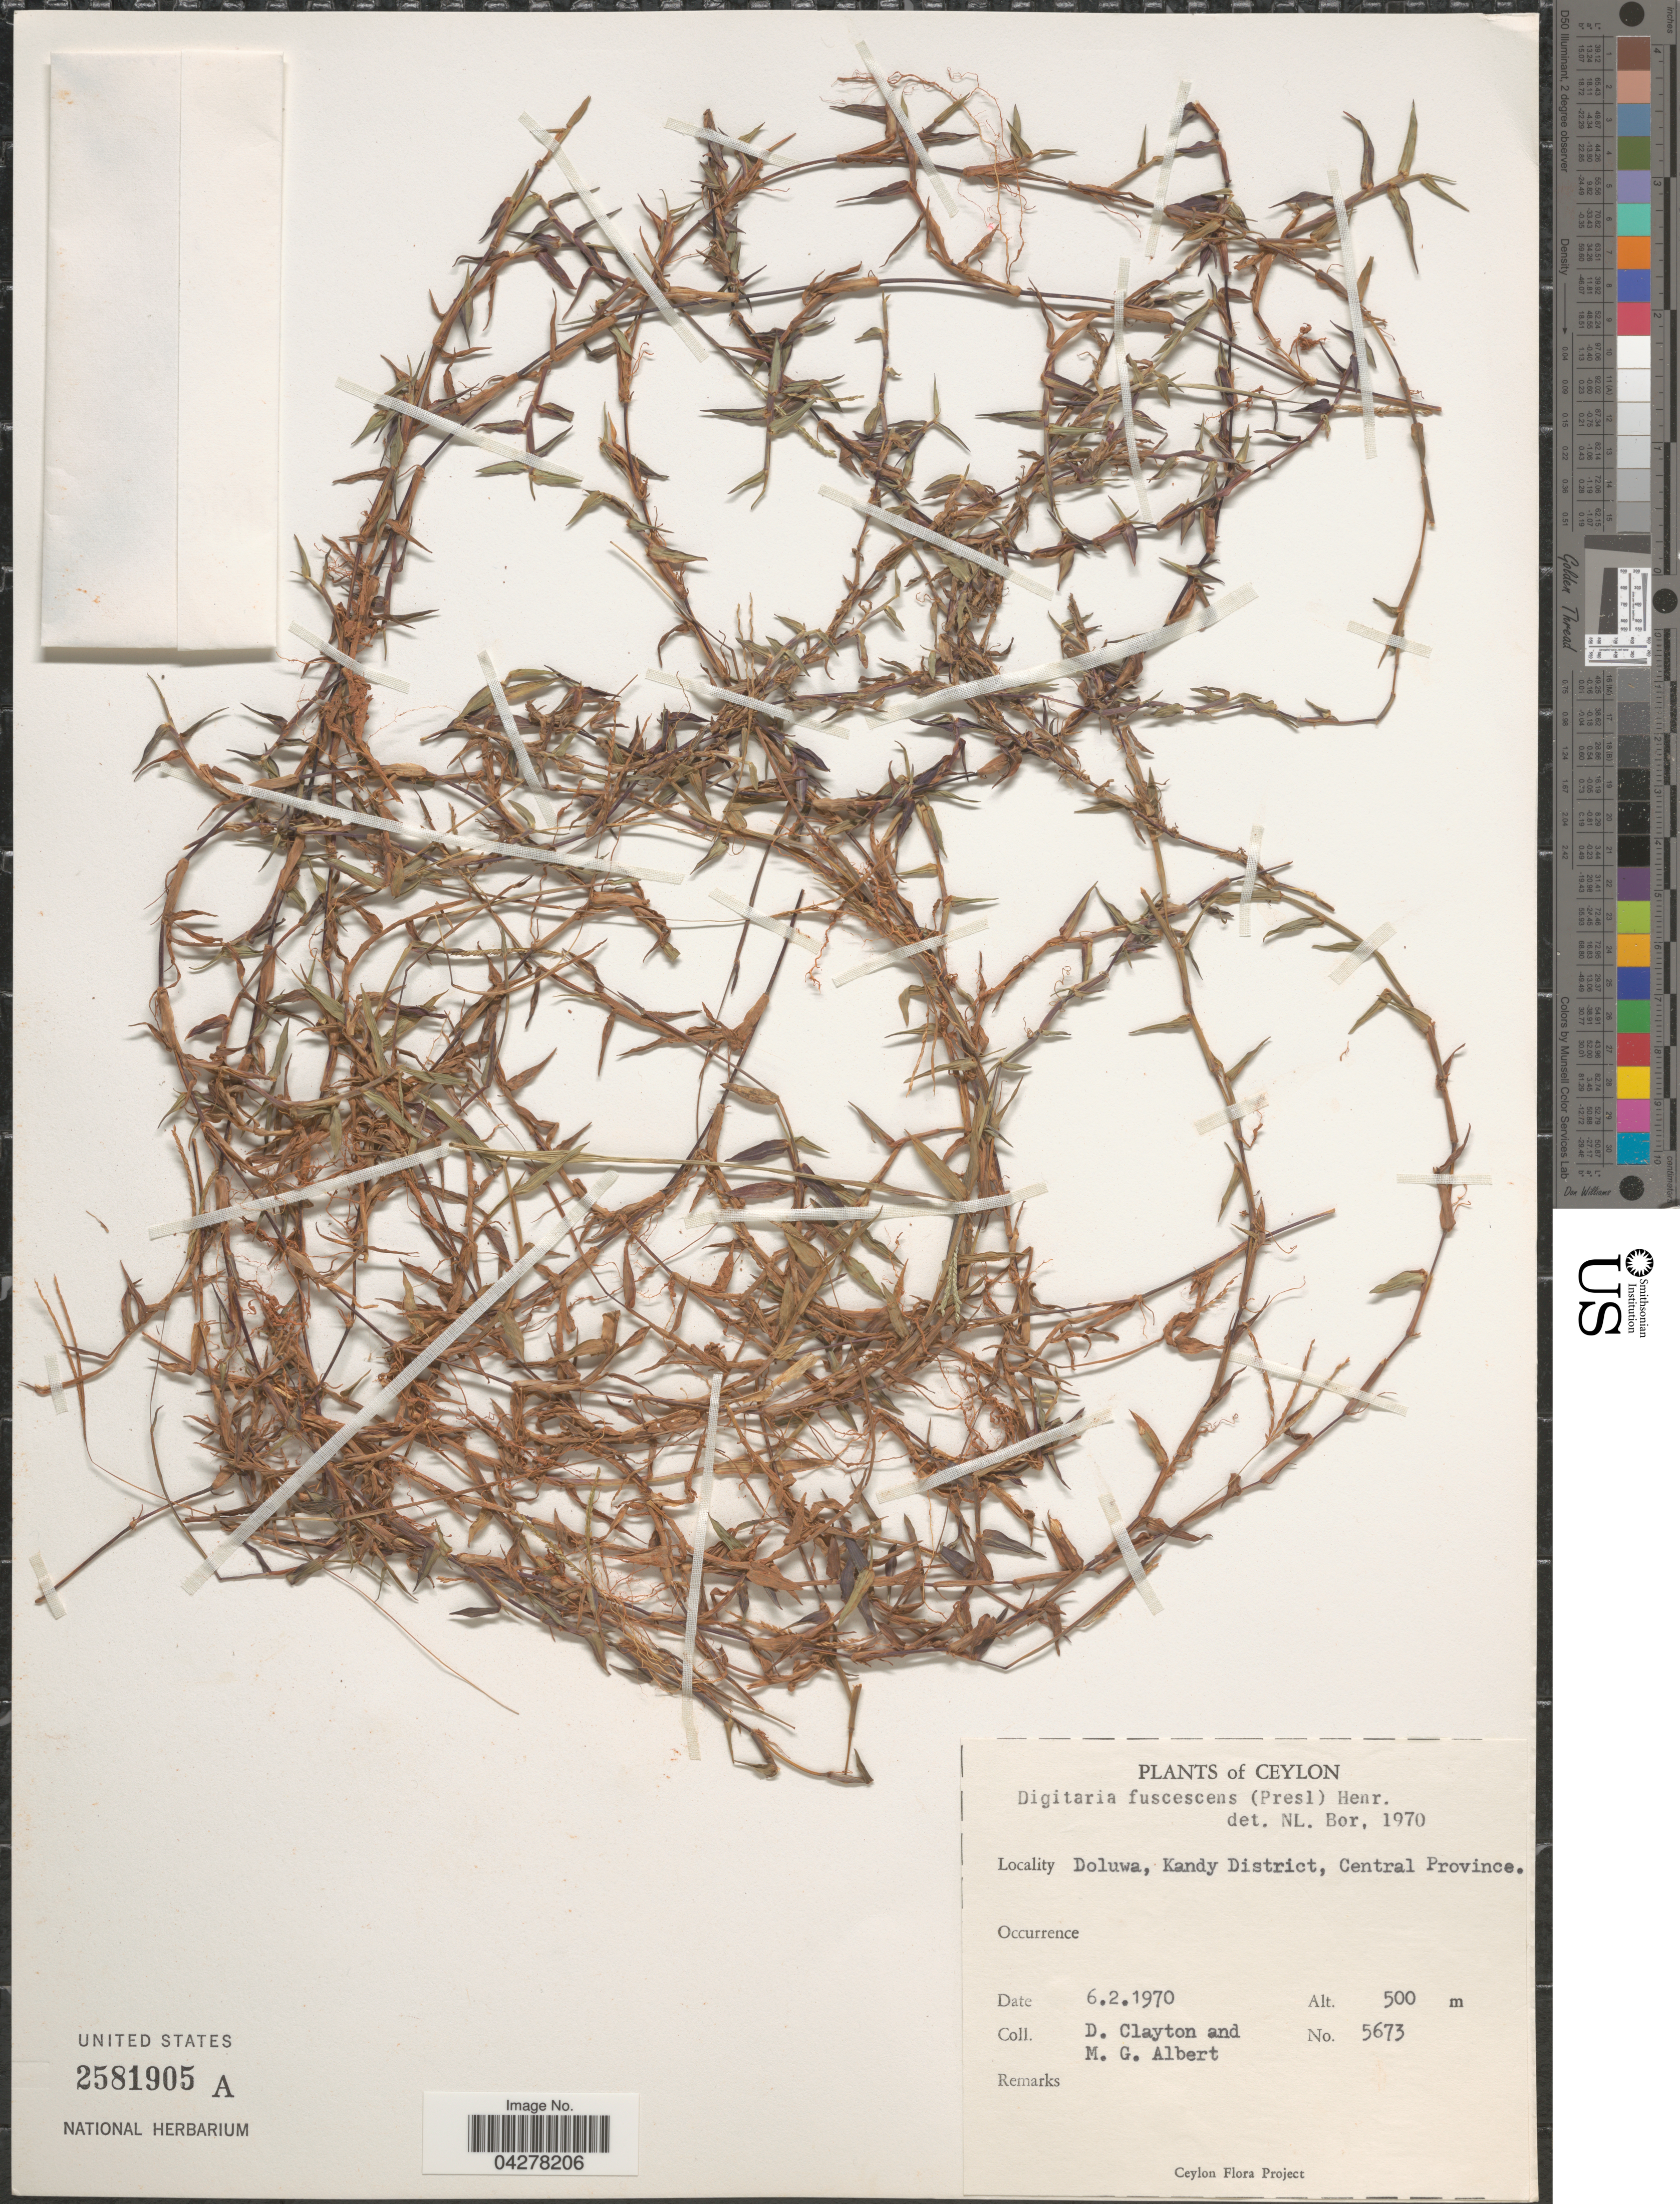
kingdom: Plantae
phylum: Tracheophyta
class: Liliopsida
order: Poales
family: Poaceae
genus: Digitaria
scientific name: Digitaria fuscescens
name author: (J. Presl) Henr.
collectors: D. Clayton & M. G. Albert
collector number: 5673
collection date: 1970-02-06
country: Sri Lanka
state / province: Central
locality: Ceylon. Doluwa, Kandy District, Central Province.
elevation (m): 500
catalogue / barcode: US 2581905A